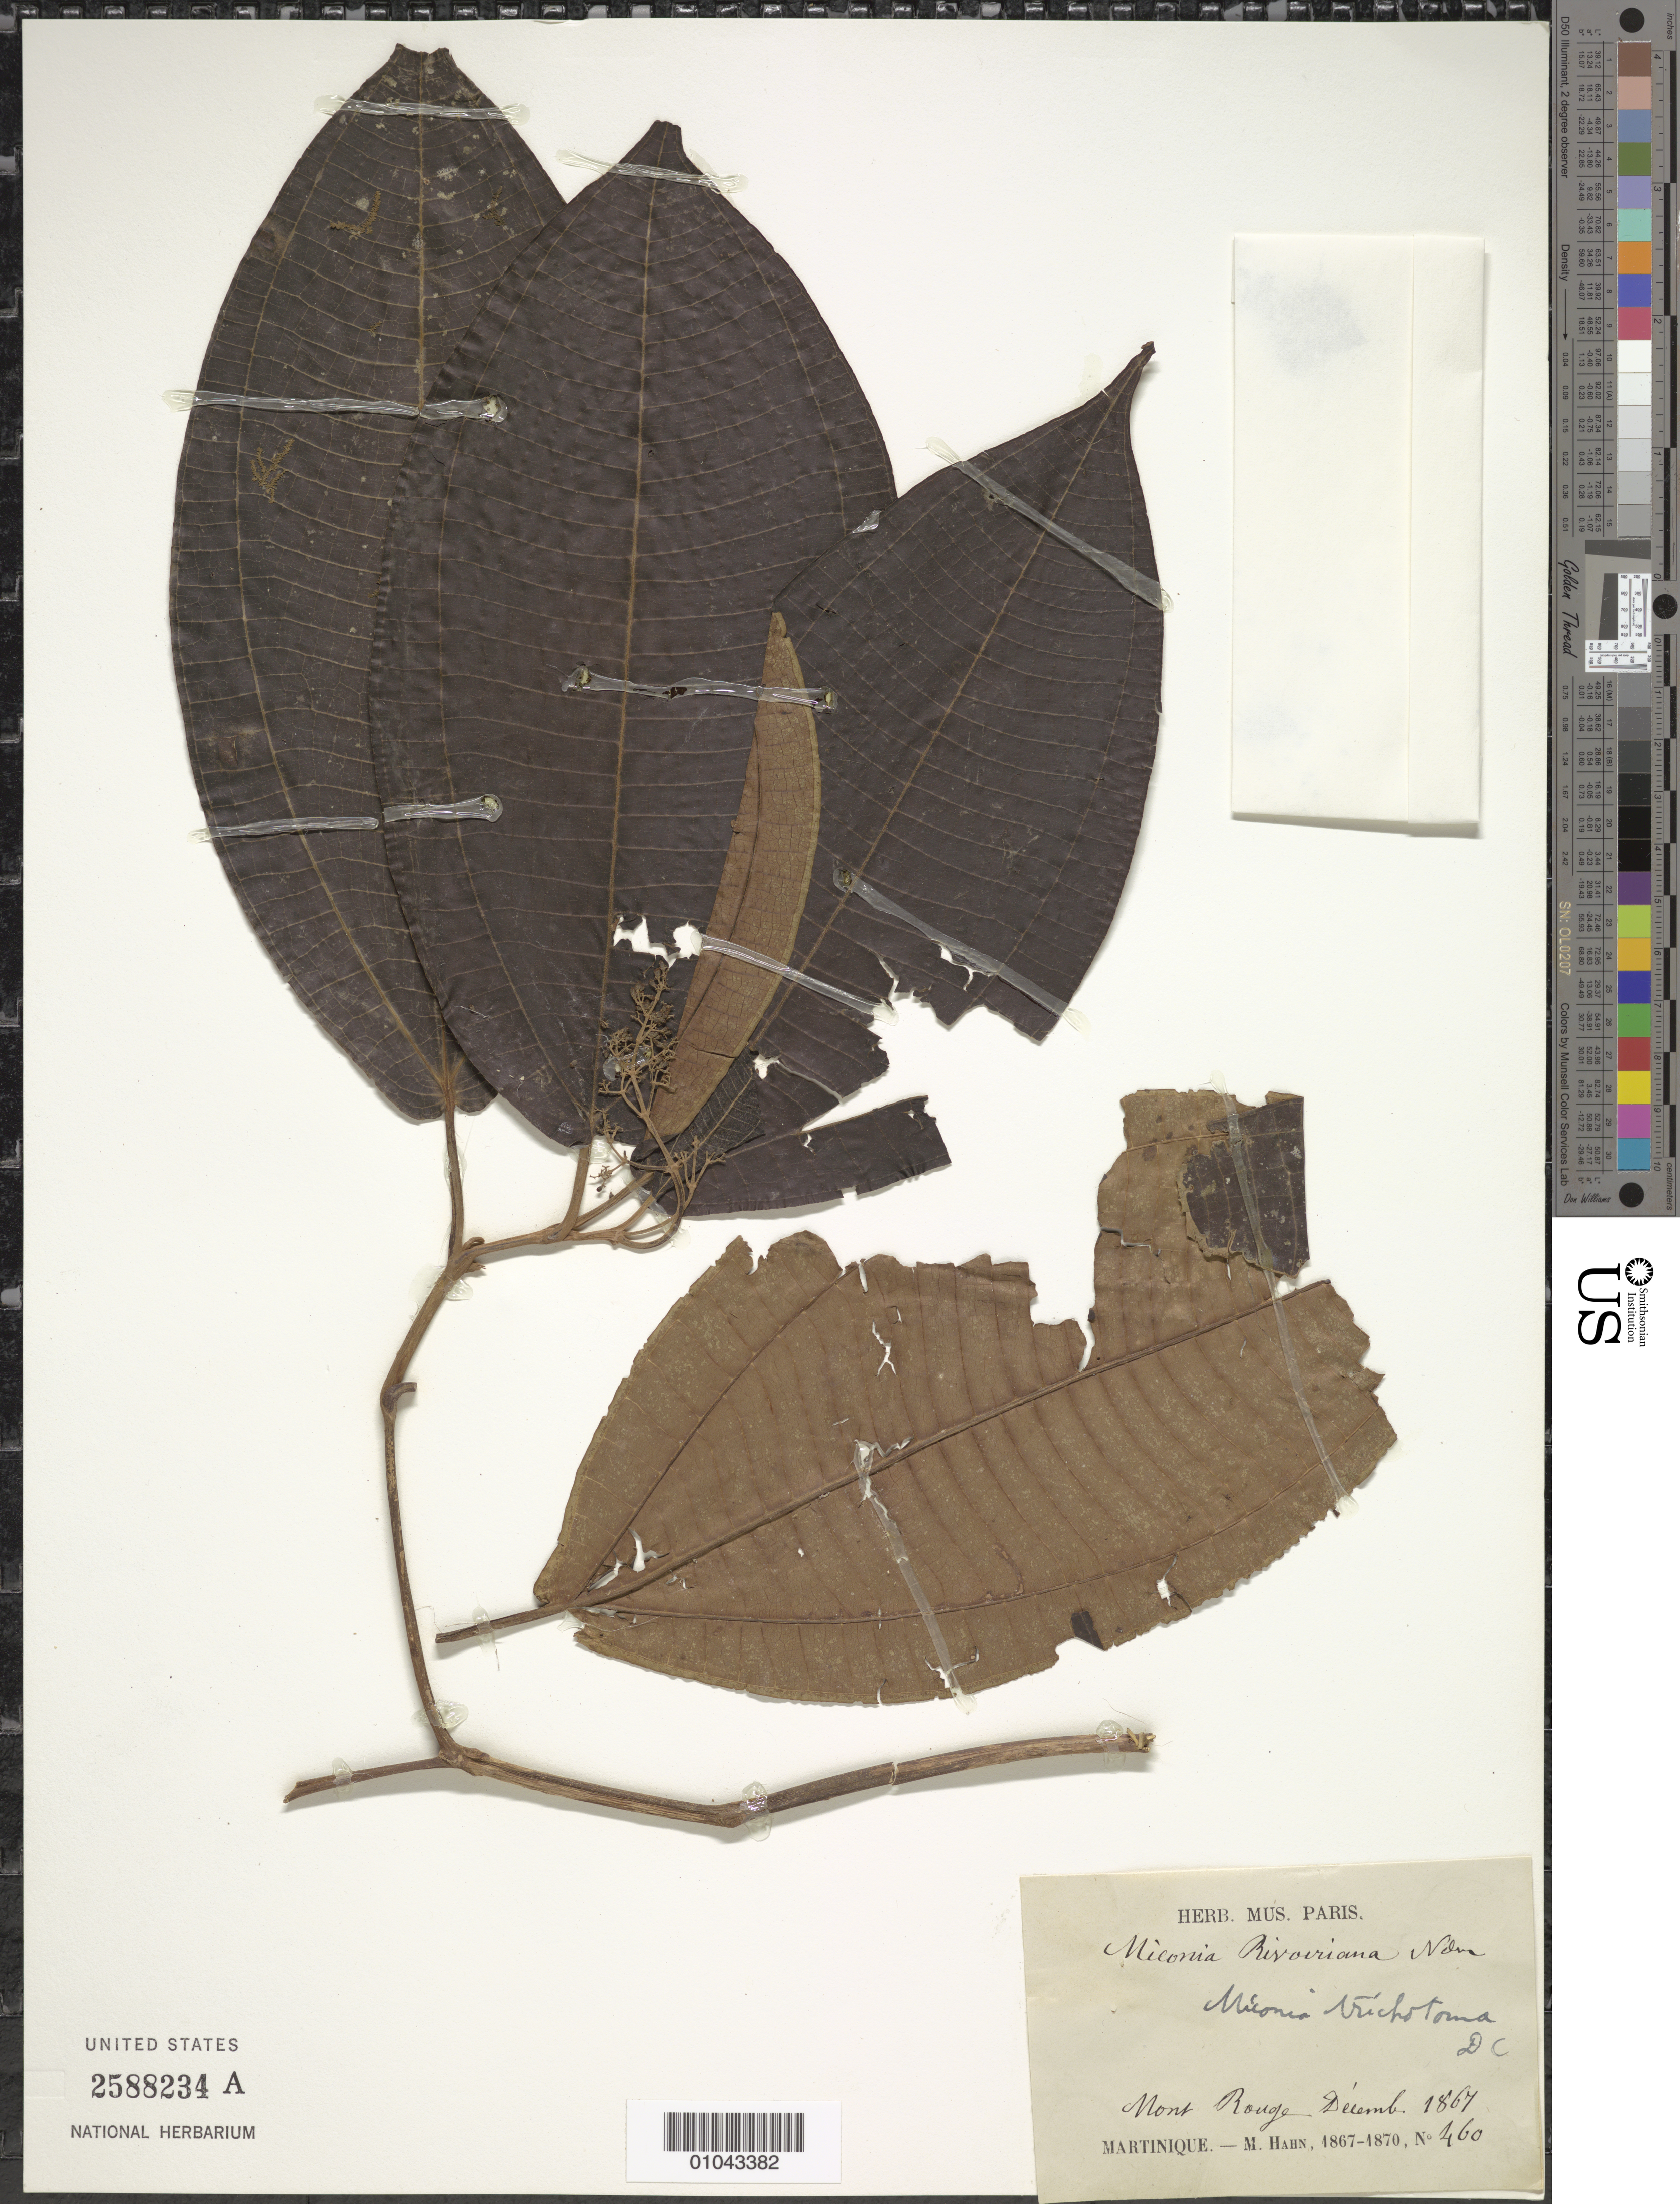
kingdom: Plantae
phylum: Tracheophyta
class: Magnoliopsida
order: Myrtales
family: Melastomataceae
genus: Miconia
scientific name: Miconia trichotoma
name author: (Desr.) DC.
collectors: M. Hahn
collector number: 460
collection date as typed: Dec 1867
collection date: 1867-12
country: Martinique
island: Martinique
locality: Mont Rouge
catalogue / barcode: US 2588234A